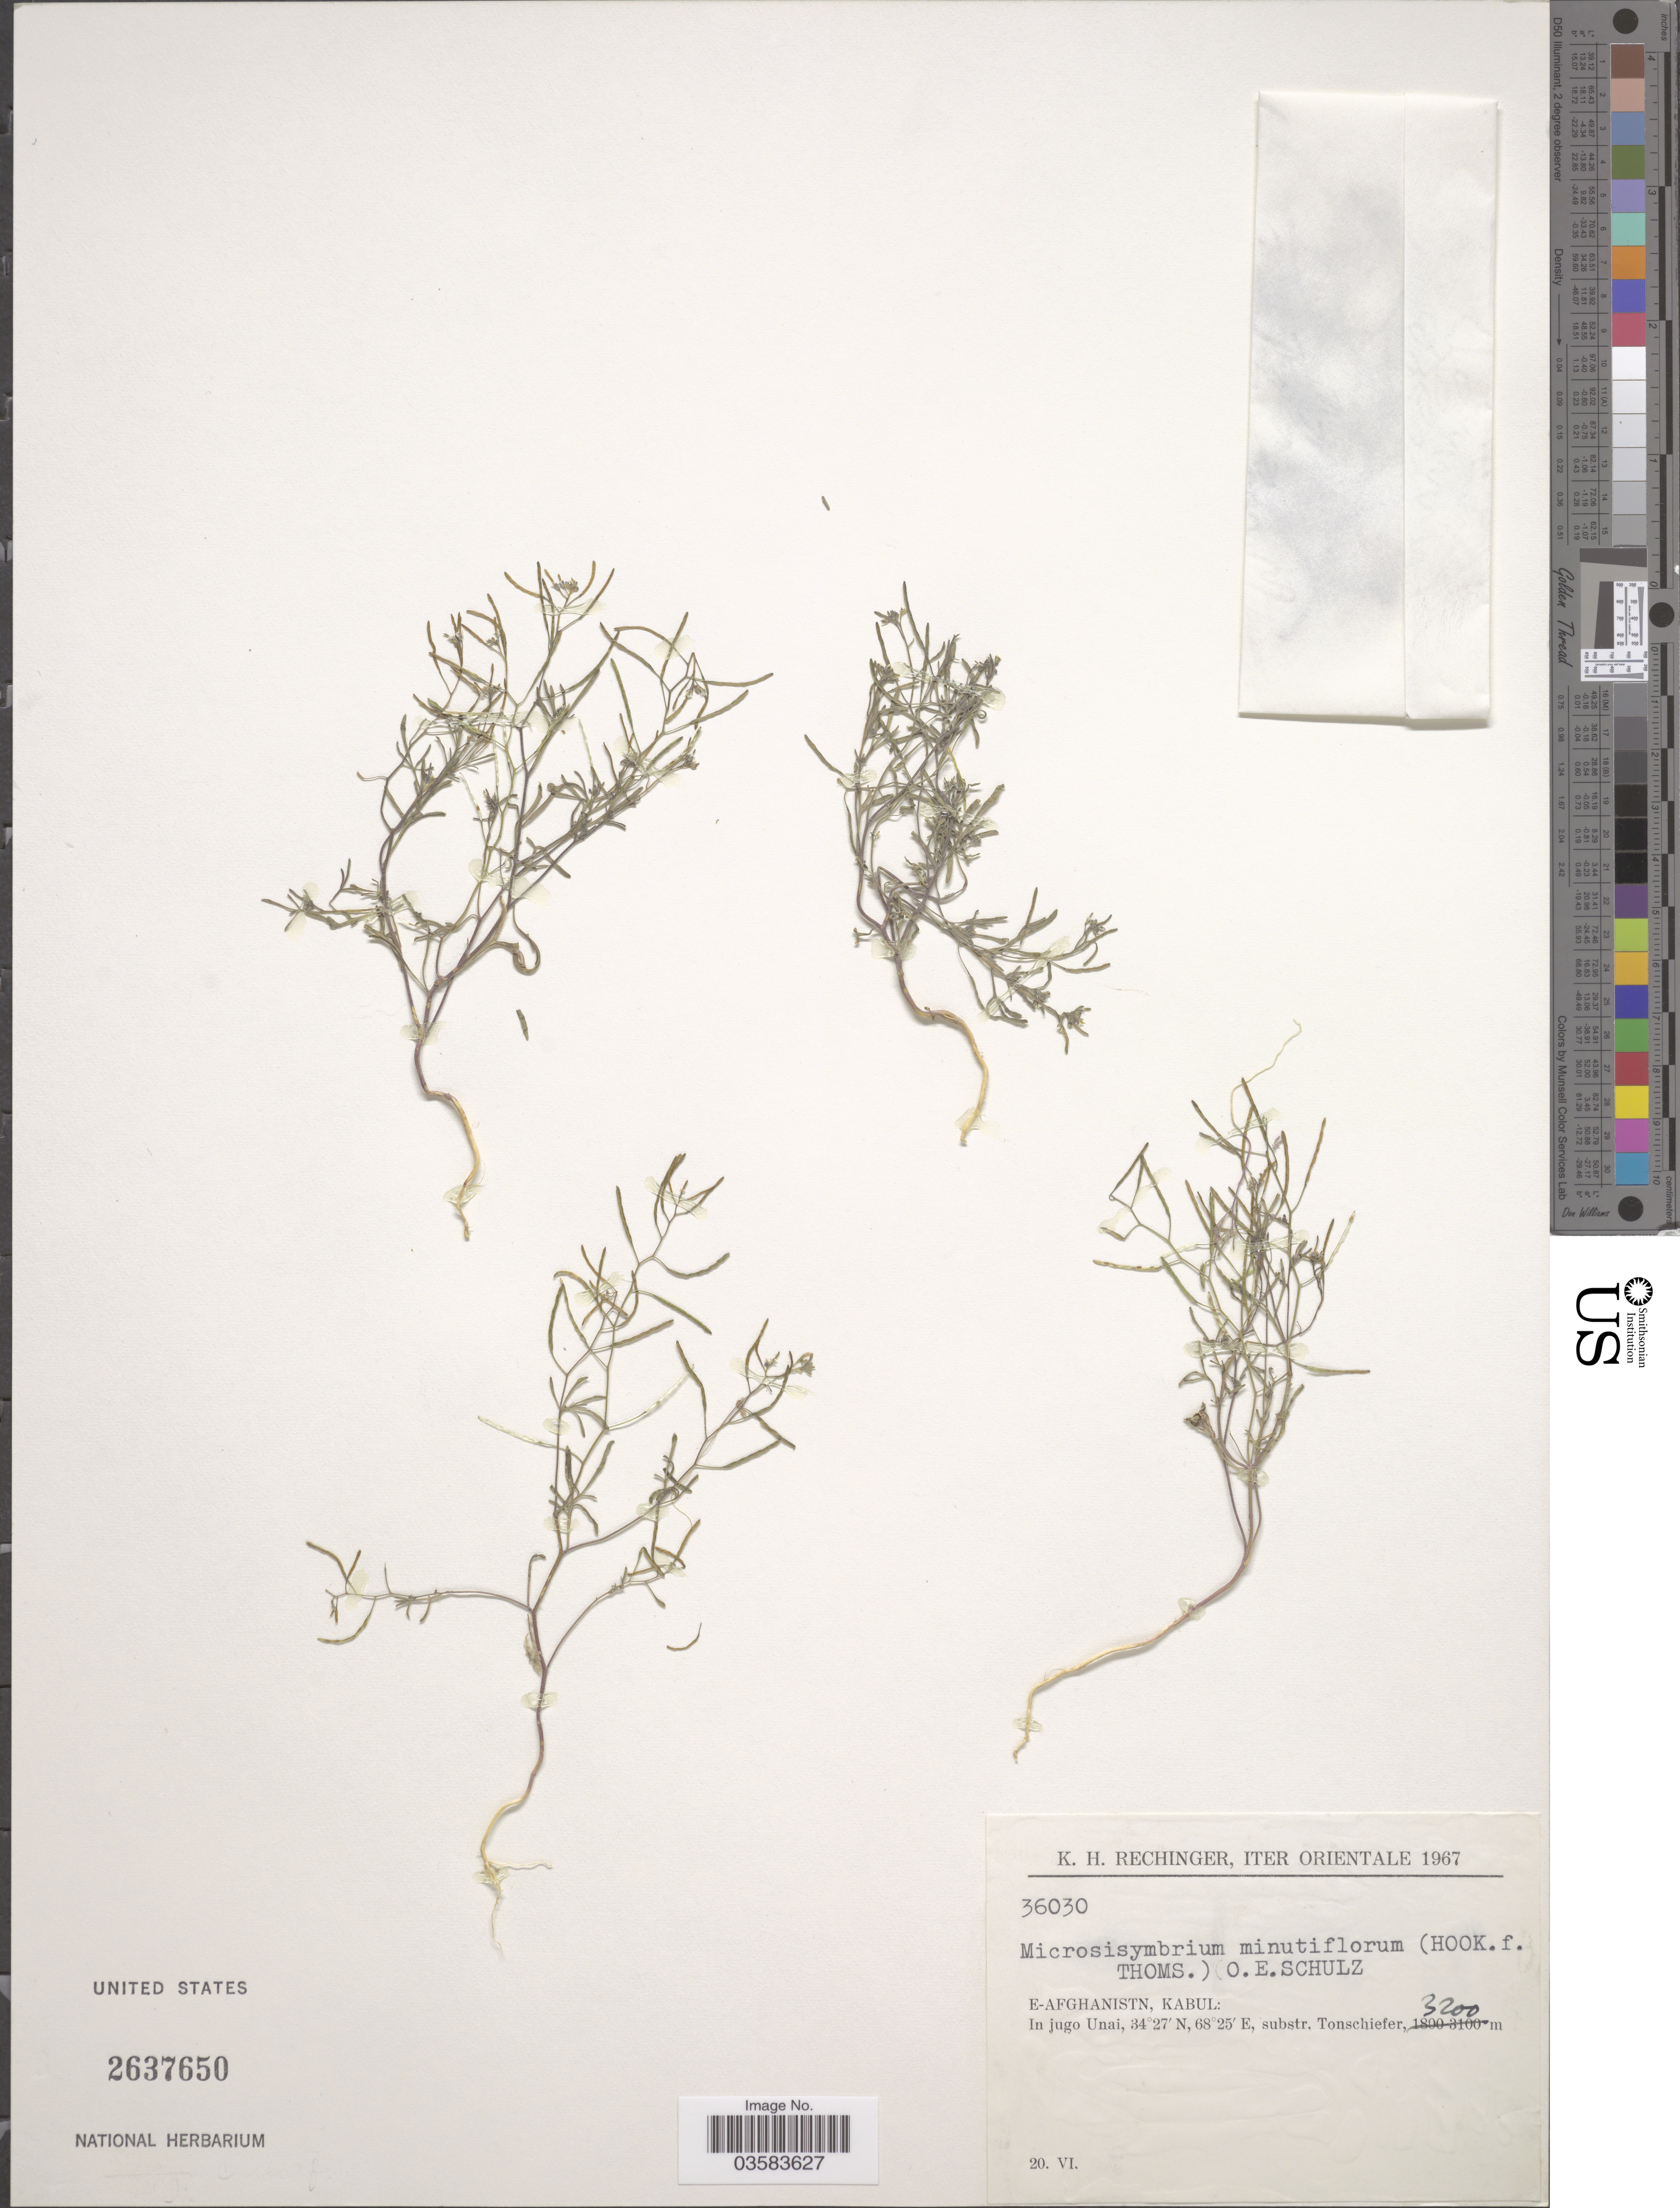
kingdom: Plantae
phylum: Tracheophyta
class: Magnoliopsida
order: Brassicales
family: Brassicaceae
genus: Microsisymbrium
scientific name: Microsisymbrium minutiflorum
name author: O.E. Schulz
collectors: K. H. Rechinger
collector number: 36030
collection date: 1967-06-20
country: Afghanistan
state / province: Kabul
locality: Iter Orientale. E-Afghanistn. In jugo Unai, substr. Tonschiefer.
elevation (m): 3200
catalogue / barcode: US 2637650